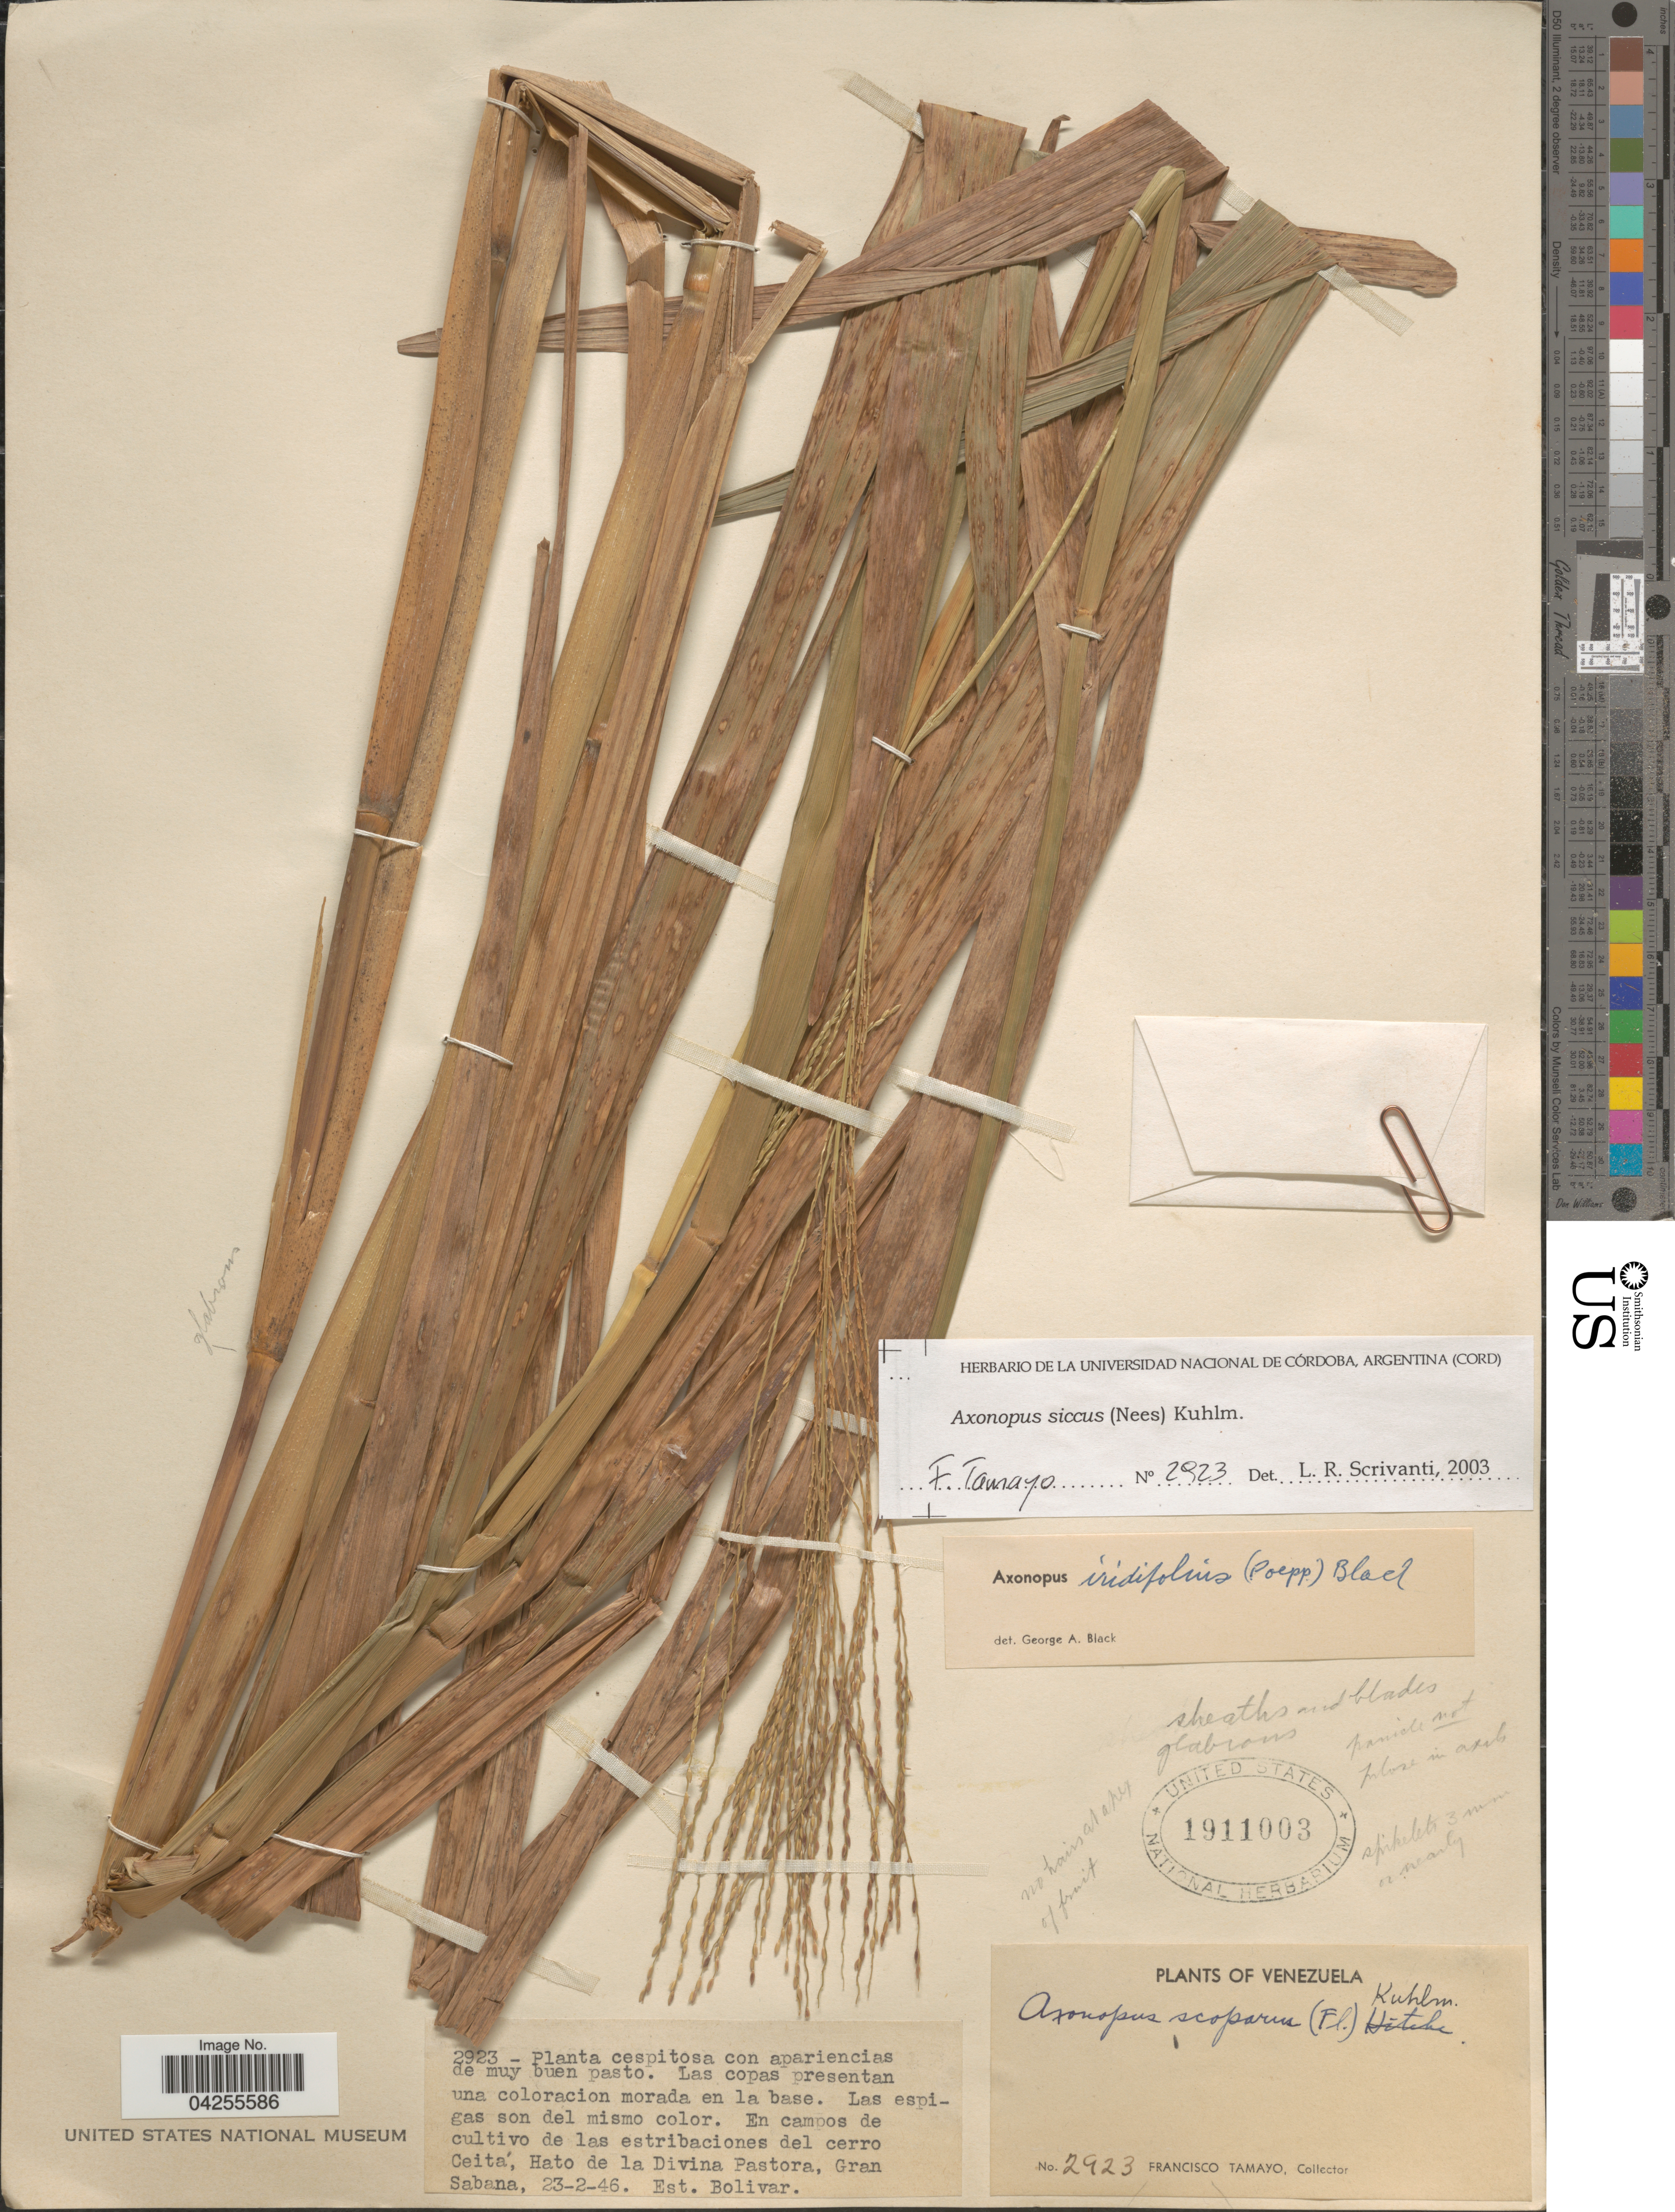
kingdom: Plantae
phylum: Tracheophyta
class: Liliopsida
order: Poales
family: Poaceae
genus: Axonopus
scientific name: Axonopus siccus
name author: (Nees) Kuhlm.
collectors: F. Tamayo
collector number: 2923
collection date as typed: Transcribed d/m/y: 23/2/46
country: Venezuela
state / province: Bolivar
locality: En campos de cultivo de las estribaciones del cerro Ceita, Hato de la Divina Pastora, Gran Sabana.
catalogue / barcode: US 1911003